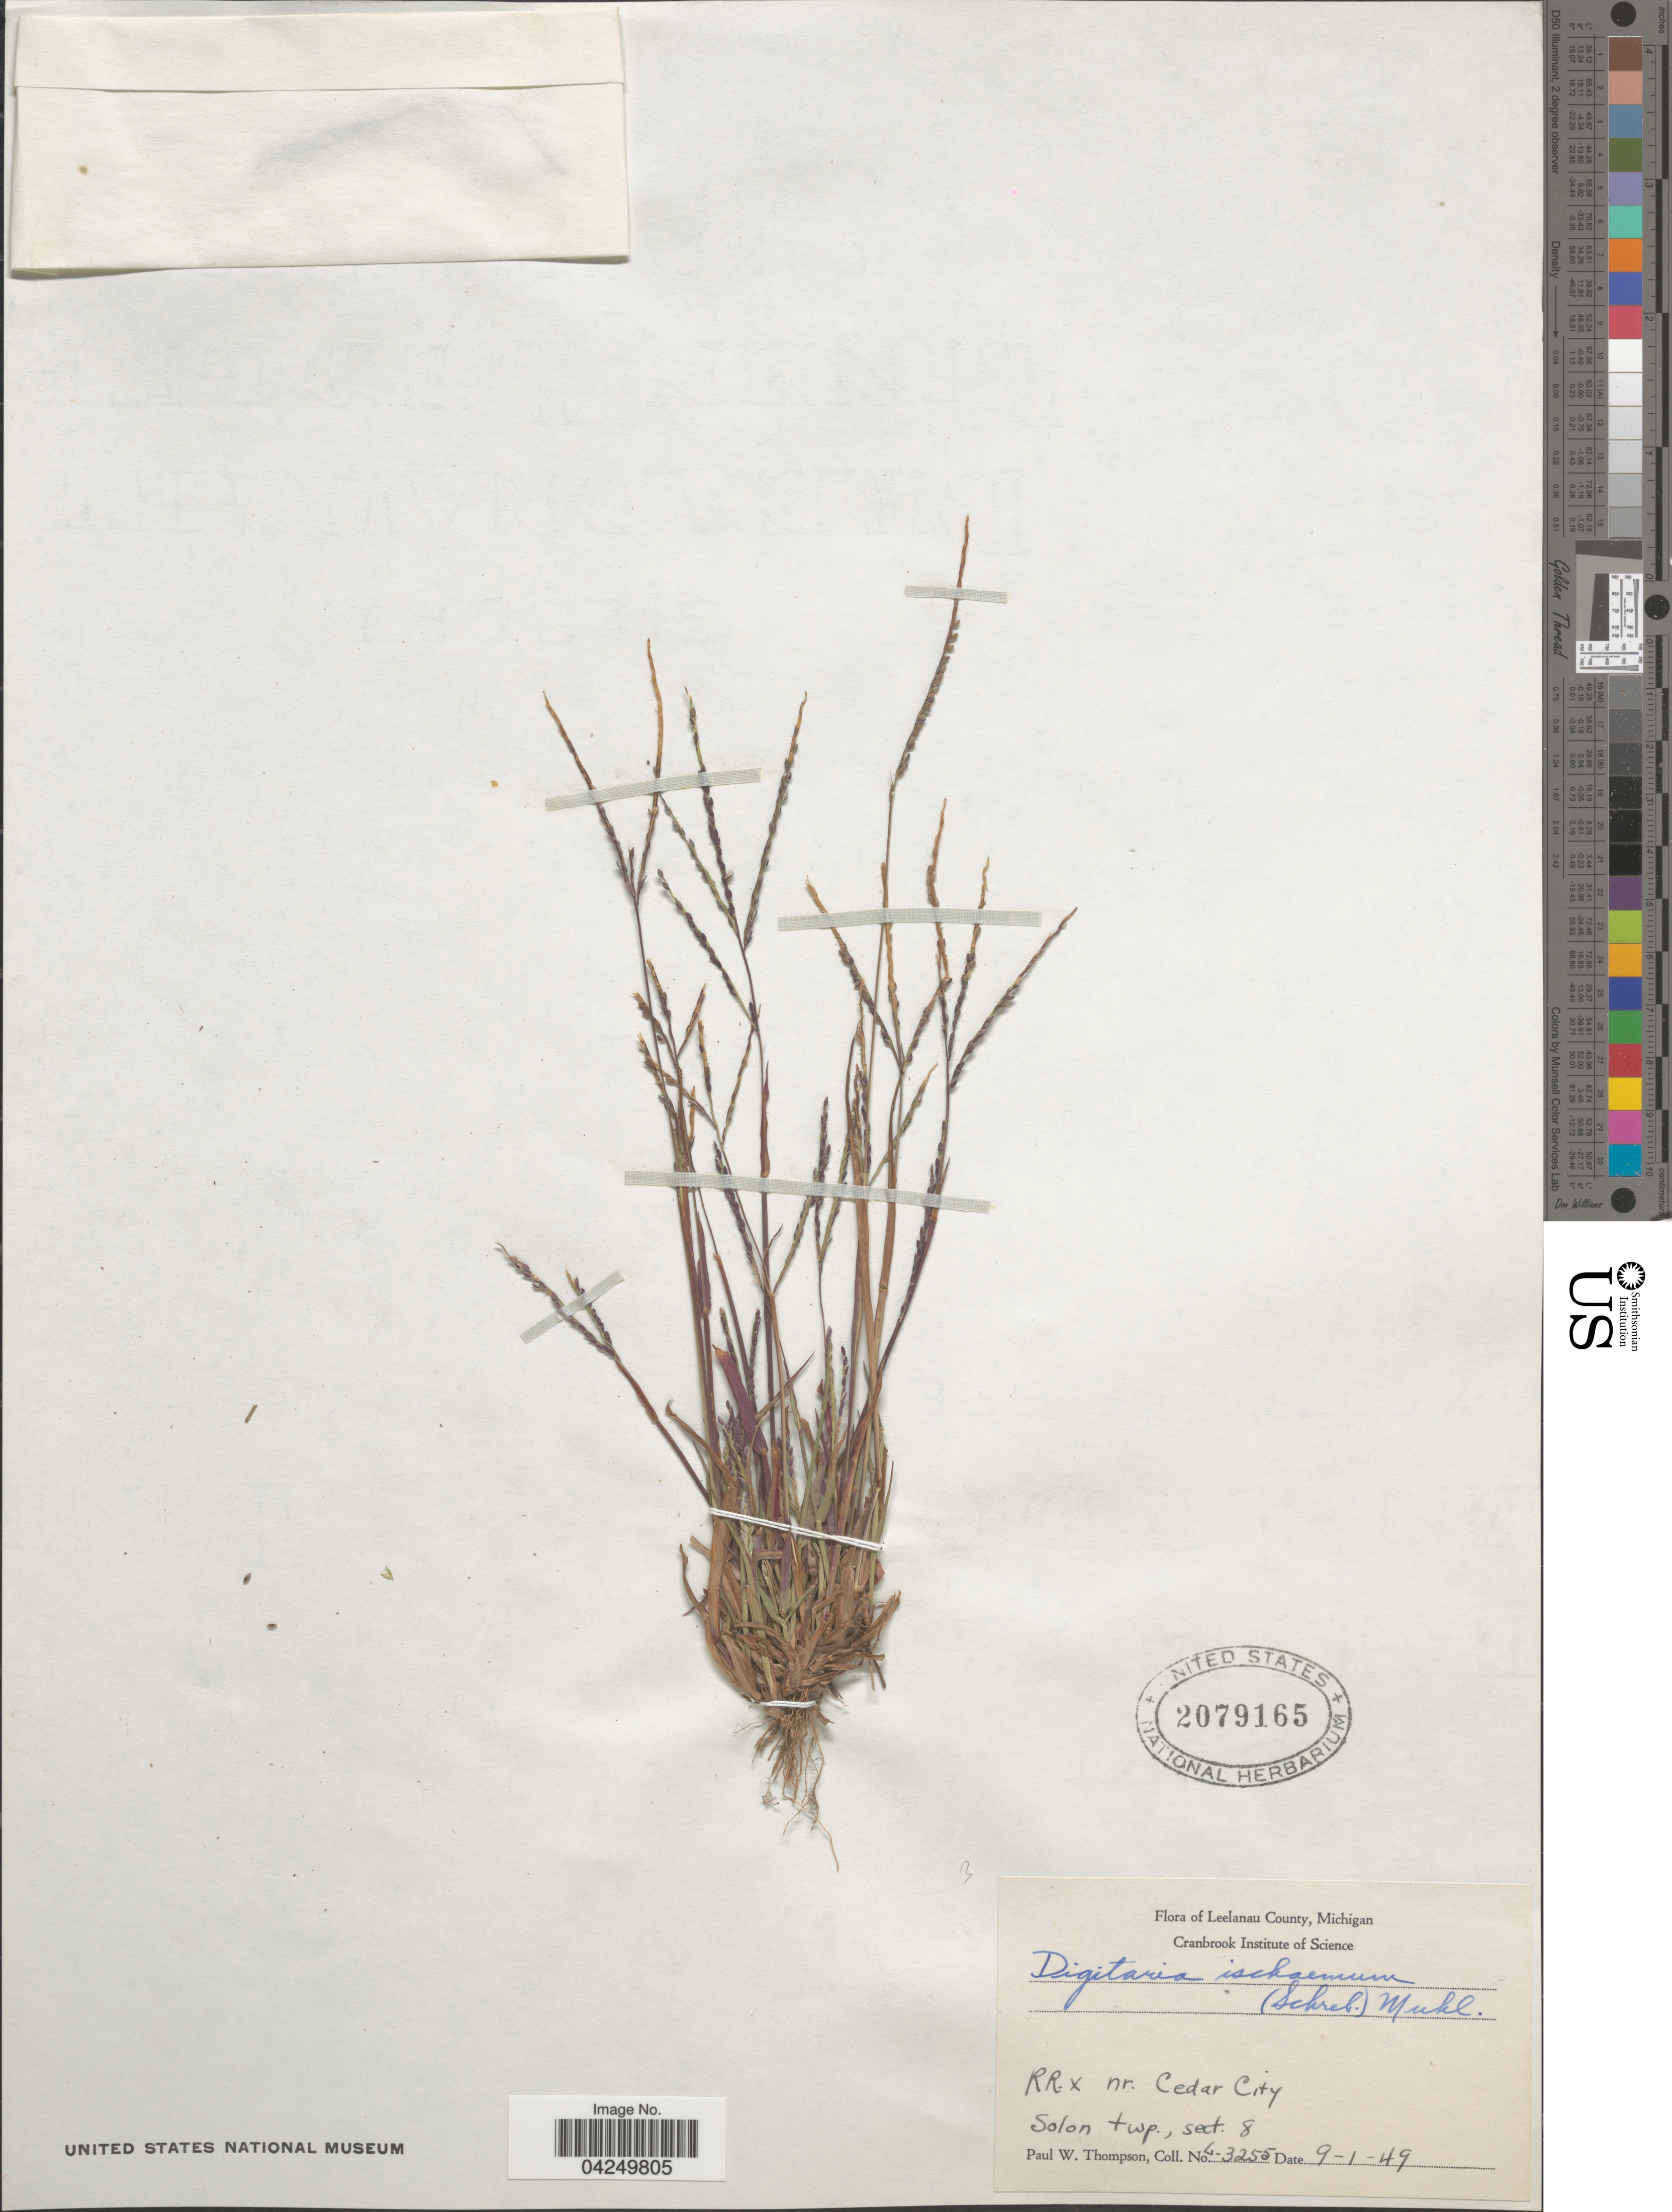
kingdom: Plantae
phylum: Tracheophyta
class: Liliopsida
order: Poales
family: Poaceae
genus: Digitaria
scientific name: Digitaria ischaemum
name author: (Schreber) Schreber ex Muhl.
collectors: P. Thompson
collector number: L-3255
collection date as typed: Transcribed d/m/y: 1/9/49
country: United States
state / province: Michigan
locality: Leelanau County. RRX nr. Cedar City. Solon twp., sect. 8.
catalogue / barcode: US 2079165